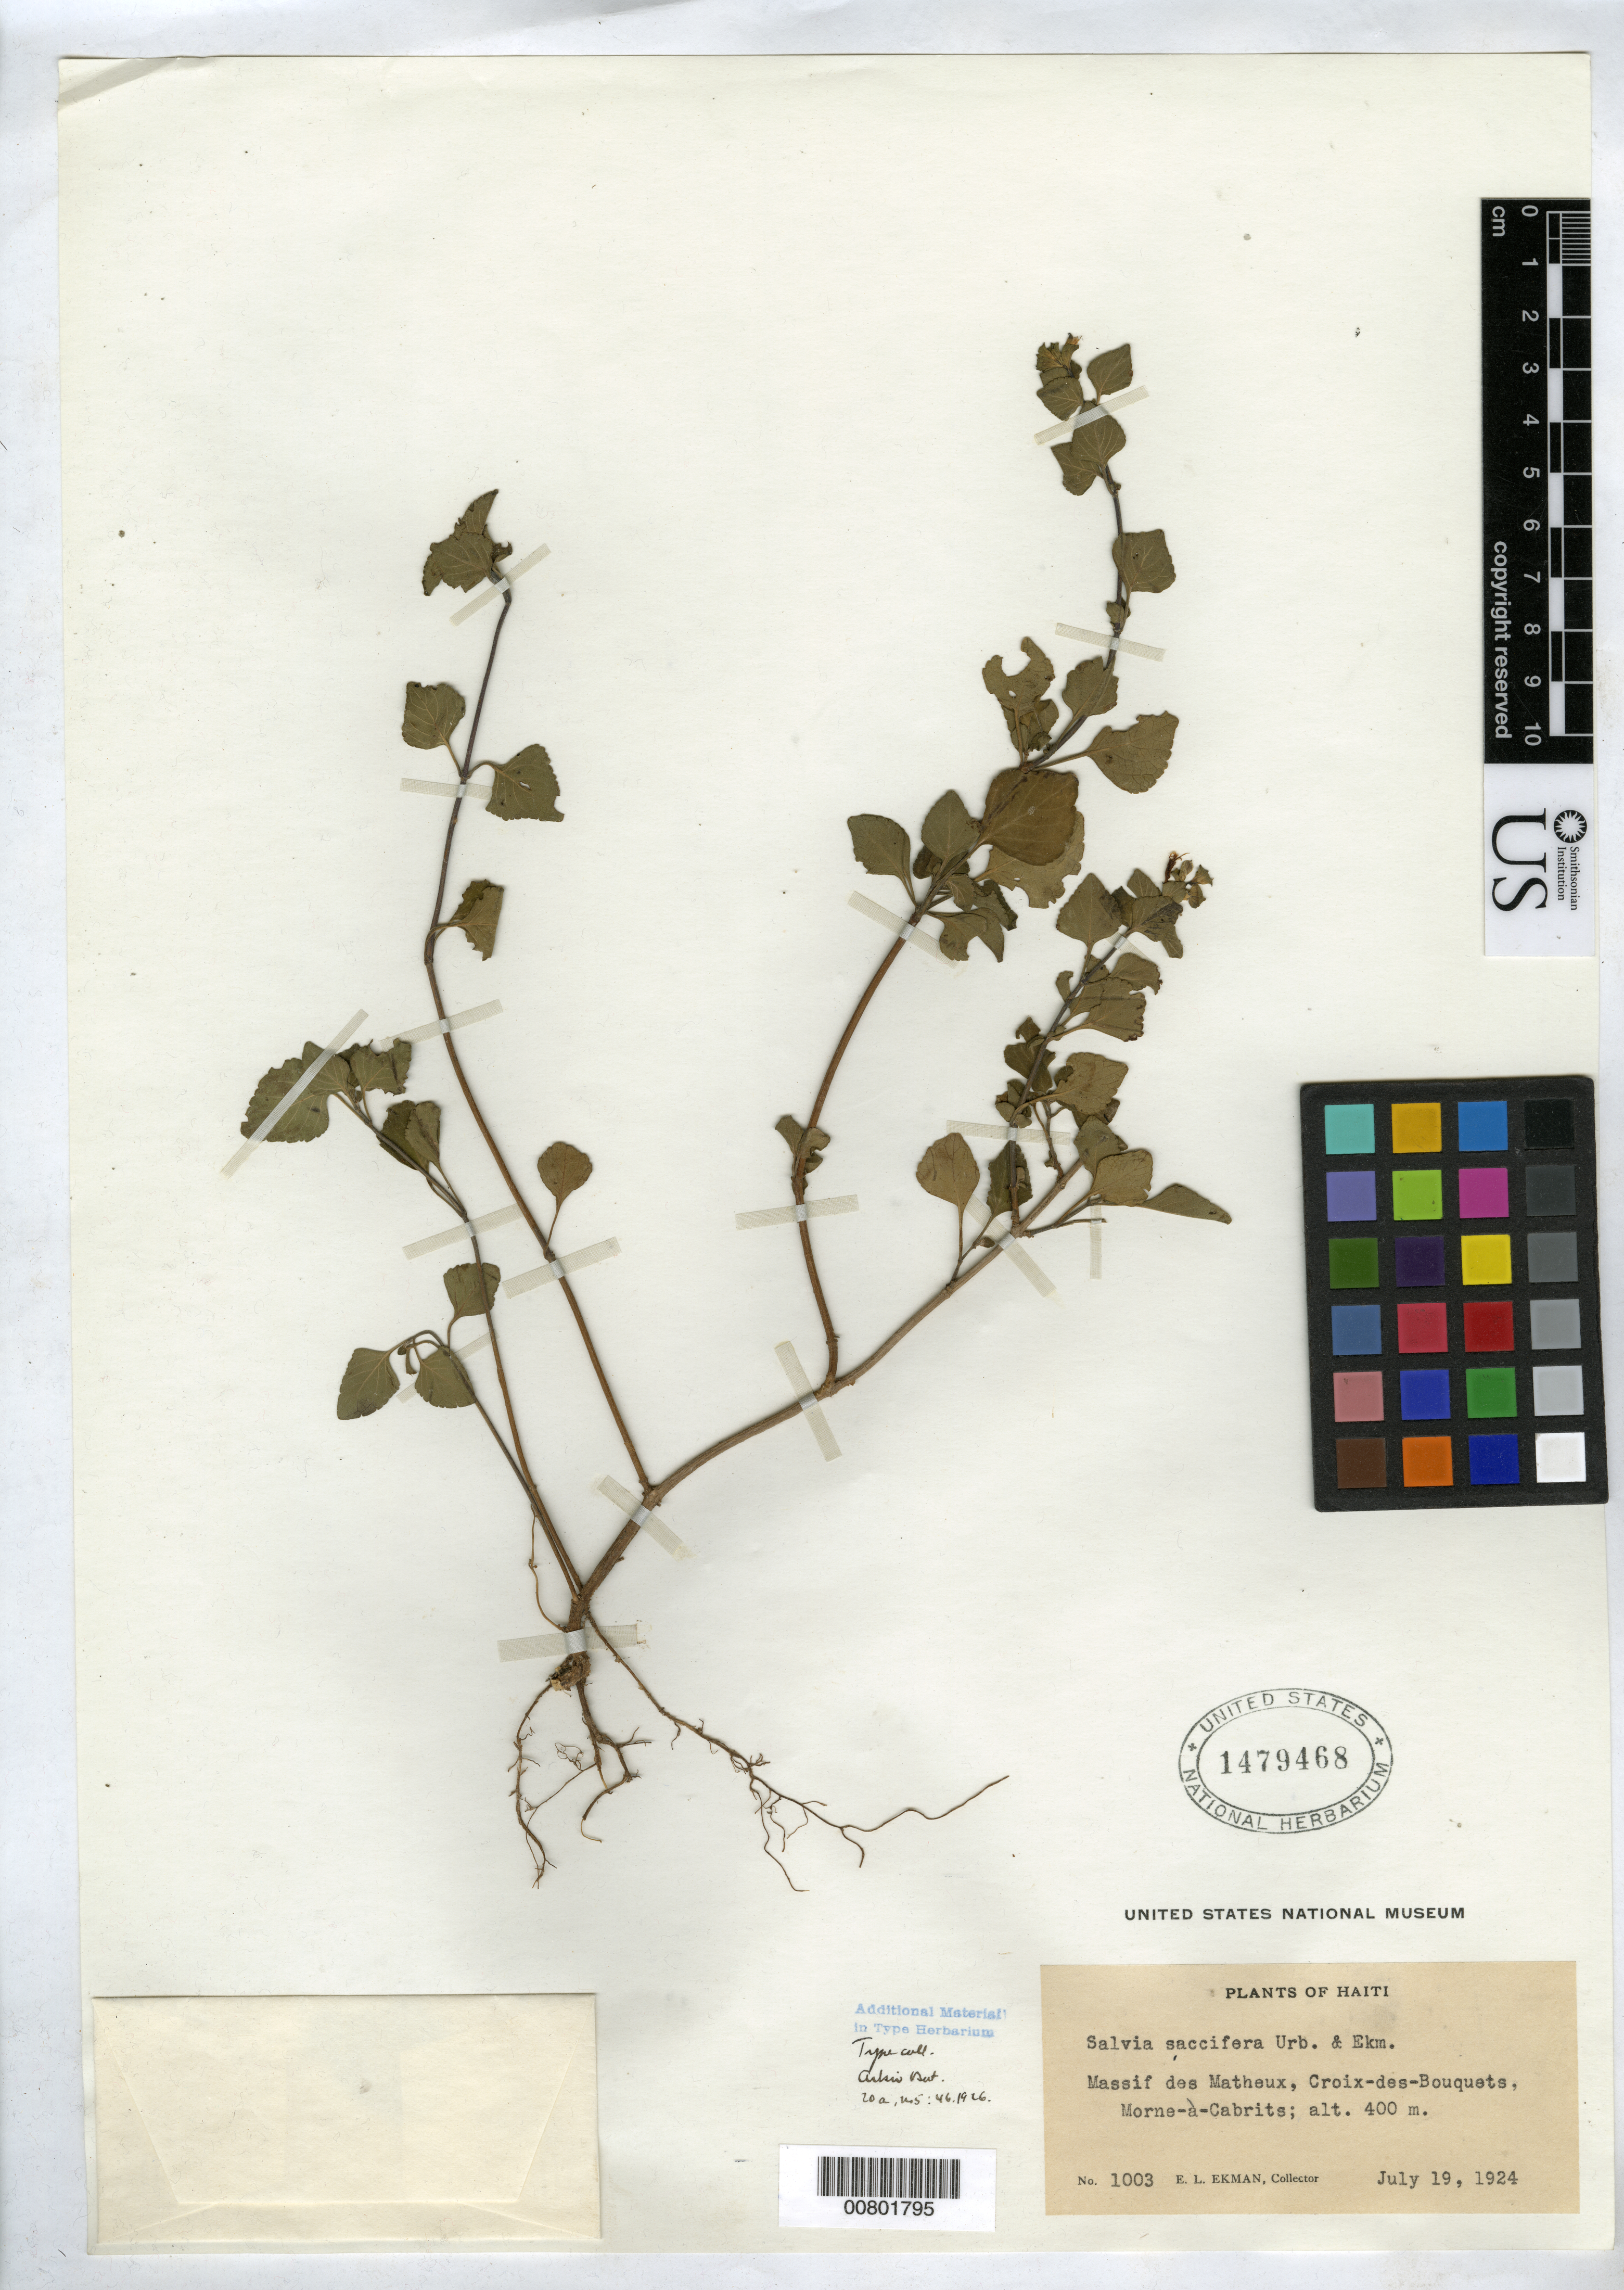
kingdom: Plantae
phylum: Tracheophyta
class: Magnoliopsida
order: Lamiales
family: Lamiaceae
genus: Salvia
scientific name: Salvia saccifera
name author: Urb. & Ekman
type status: Isotype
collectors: E. L. Ekman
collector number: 1003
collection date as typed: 19 Jul 1924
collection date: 1924-07-19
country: Haiti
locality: Massif des Matheux, Croix-des-Bouquets, morne-a-Cabrits.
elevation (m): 400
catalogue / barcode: US 1479468